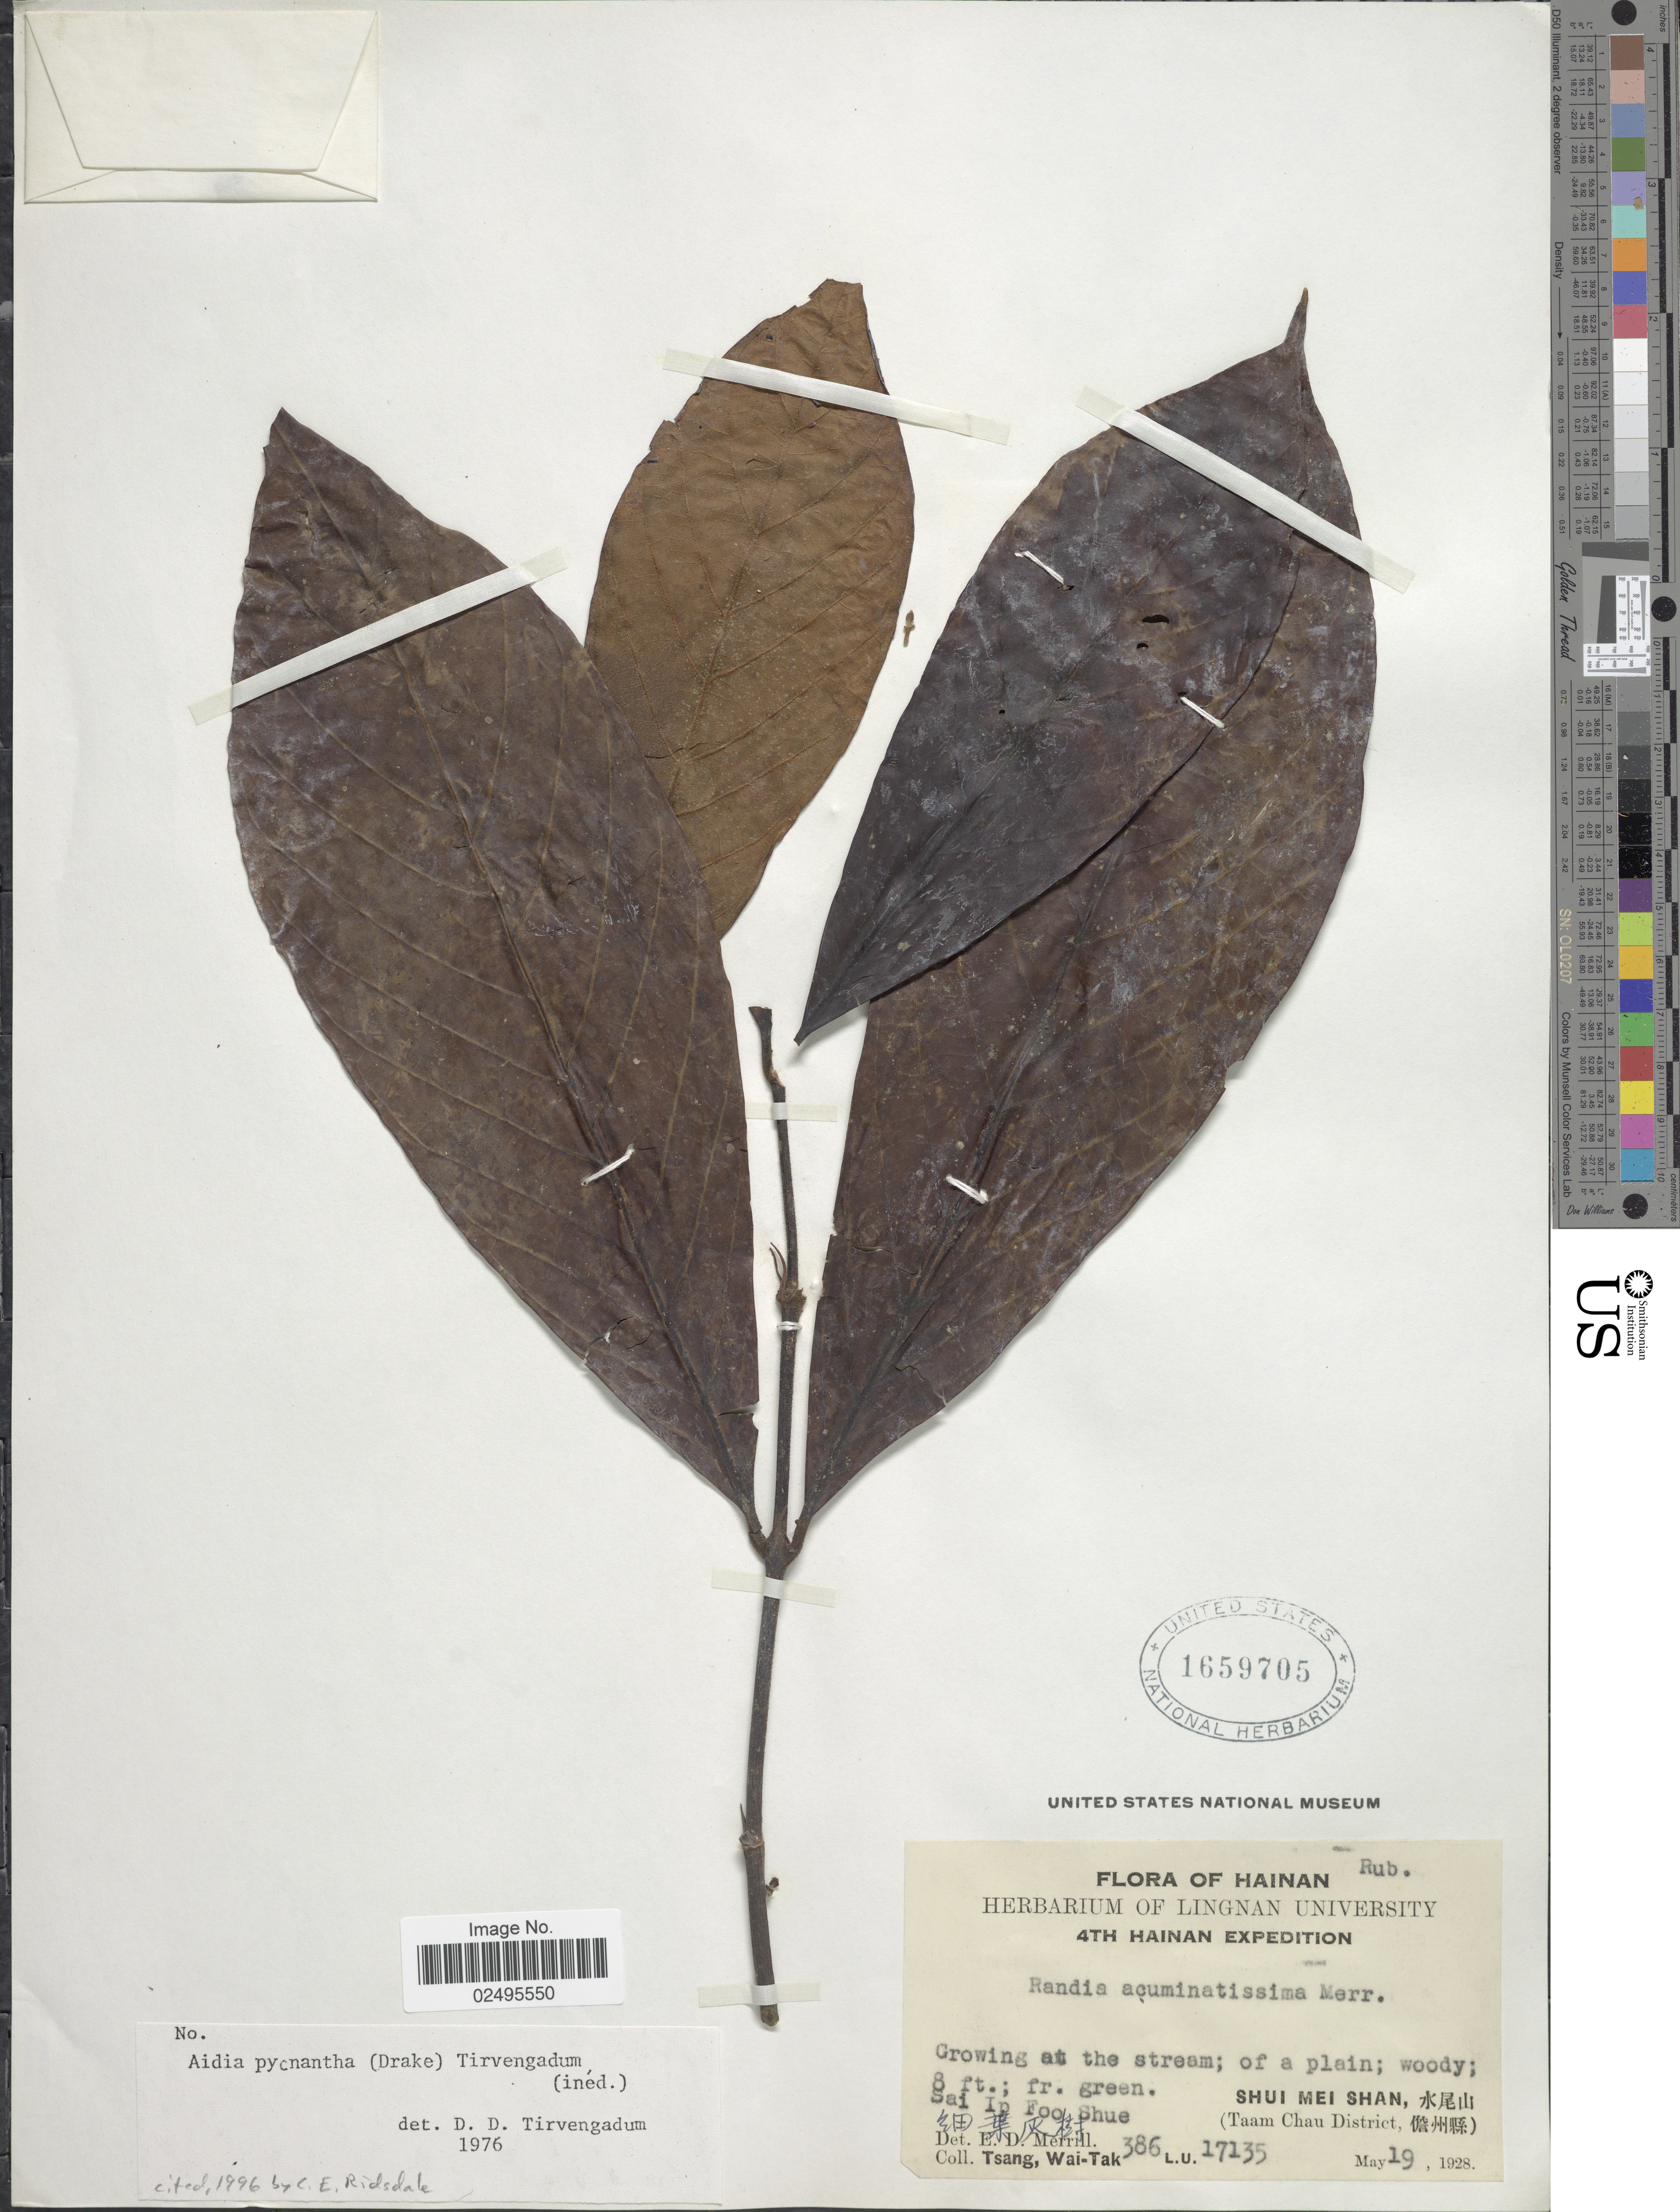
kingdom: Plantae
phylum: Tracheophyta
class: Magnoliopsida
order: Gentianales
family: Rubiaceae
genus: Aidia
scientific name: Aidia pycnantha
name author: (Drake) Tirveng.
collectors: W. T. Tsang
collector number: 386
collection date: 1928-05-19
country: China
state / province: Hainan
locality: Shui Mei Shan (Taam Chau District), Sai Ip Foo Shue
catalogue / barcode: US 1659705